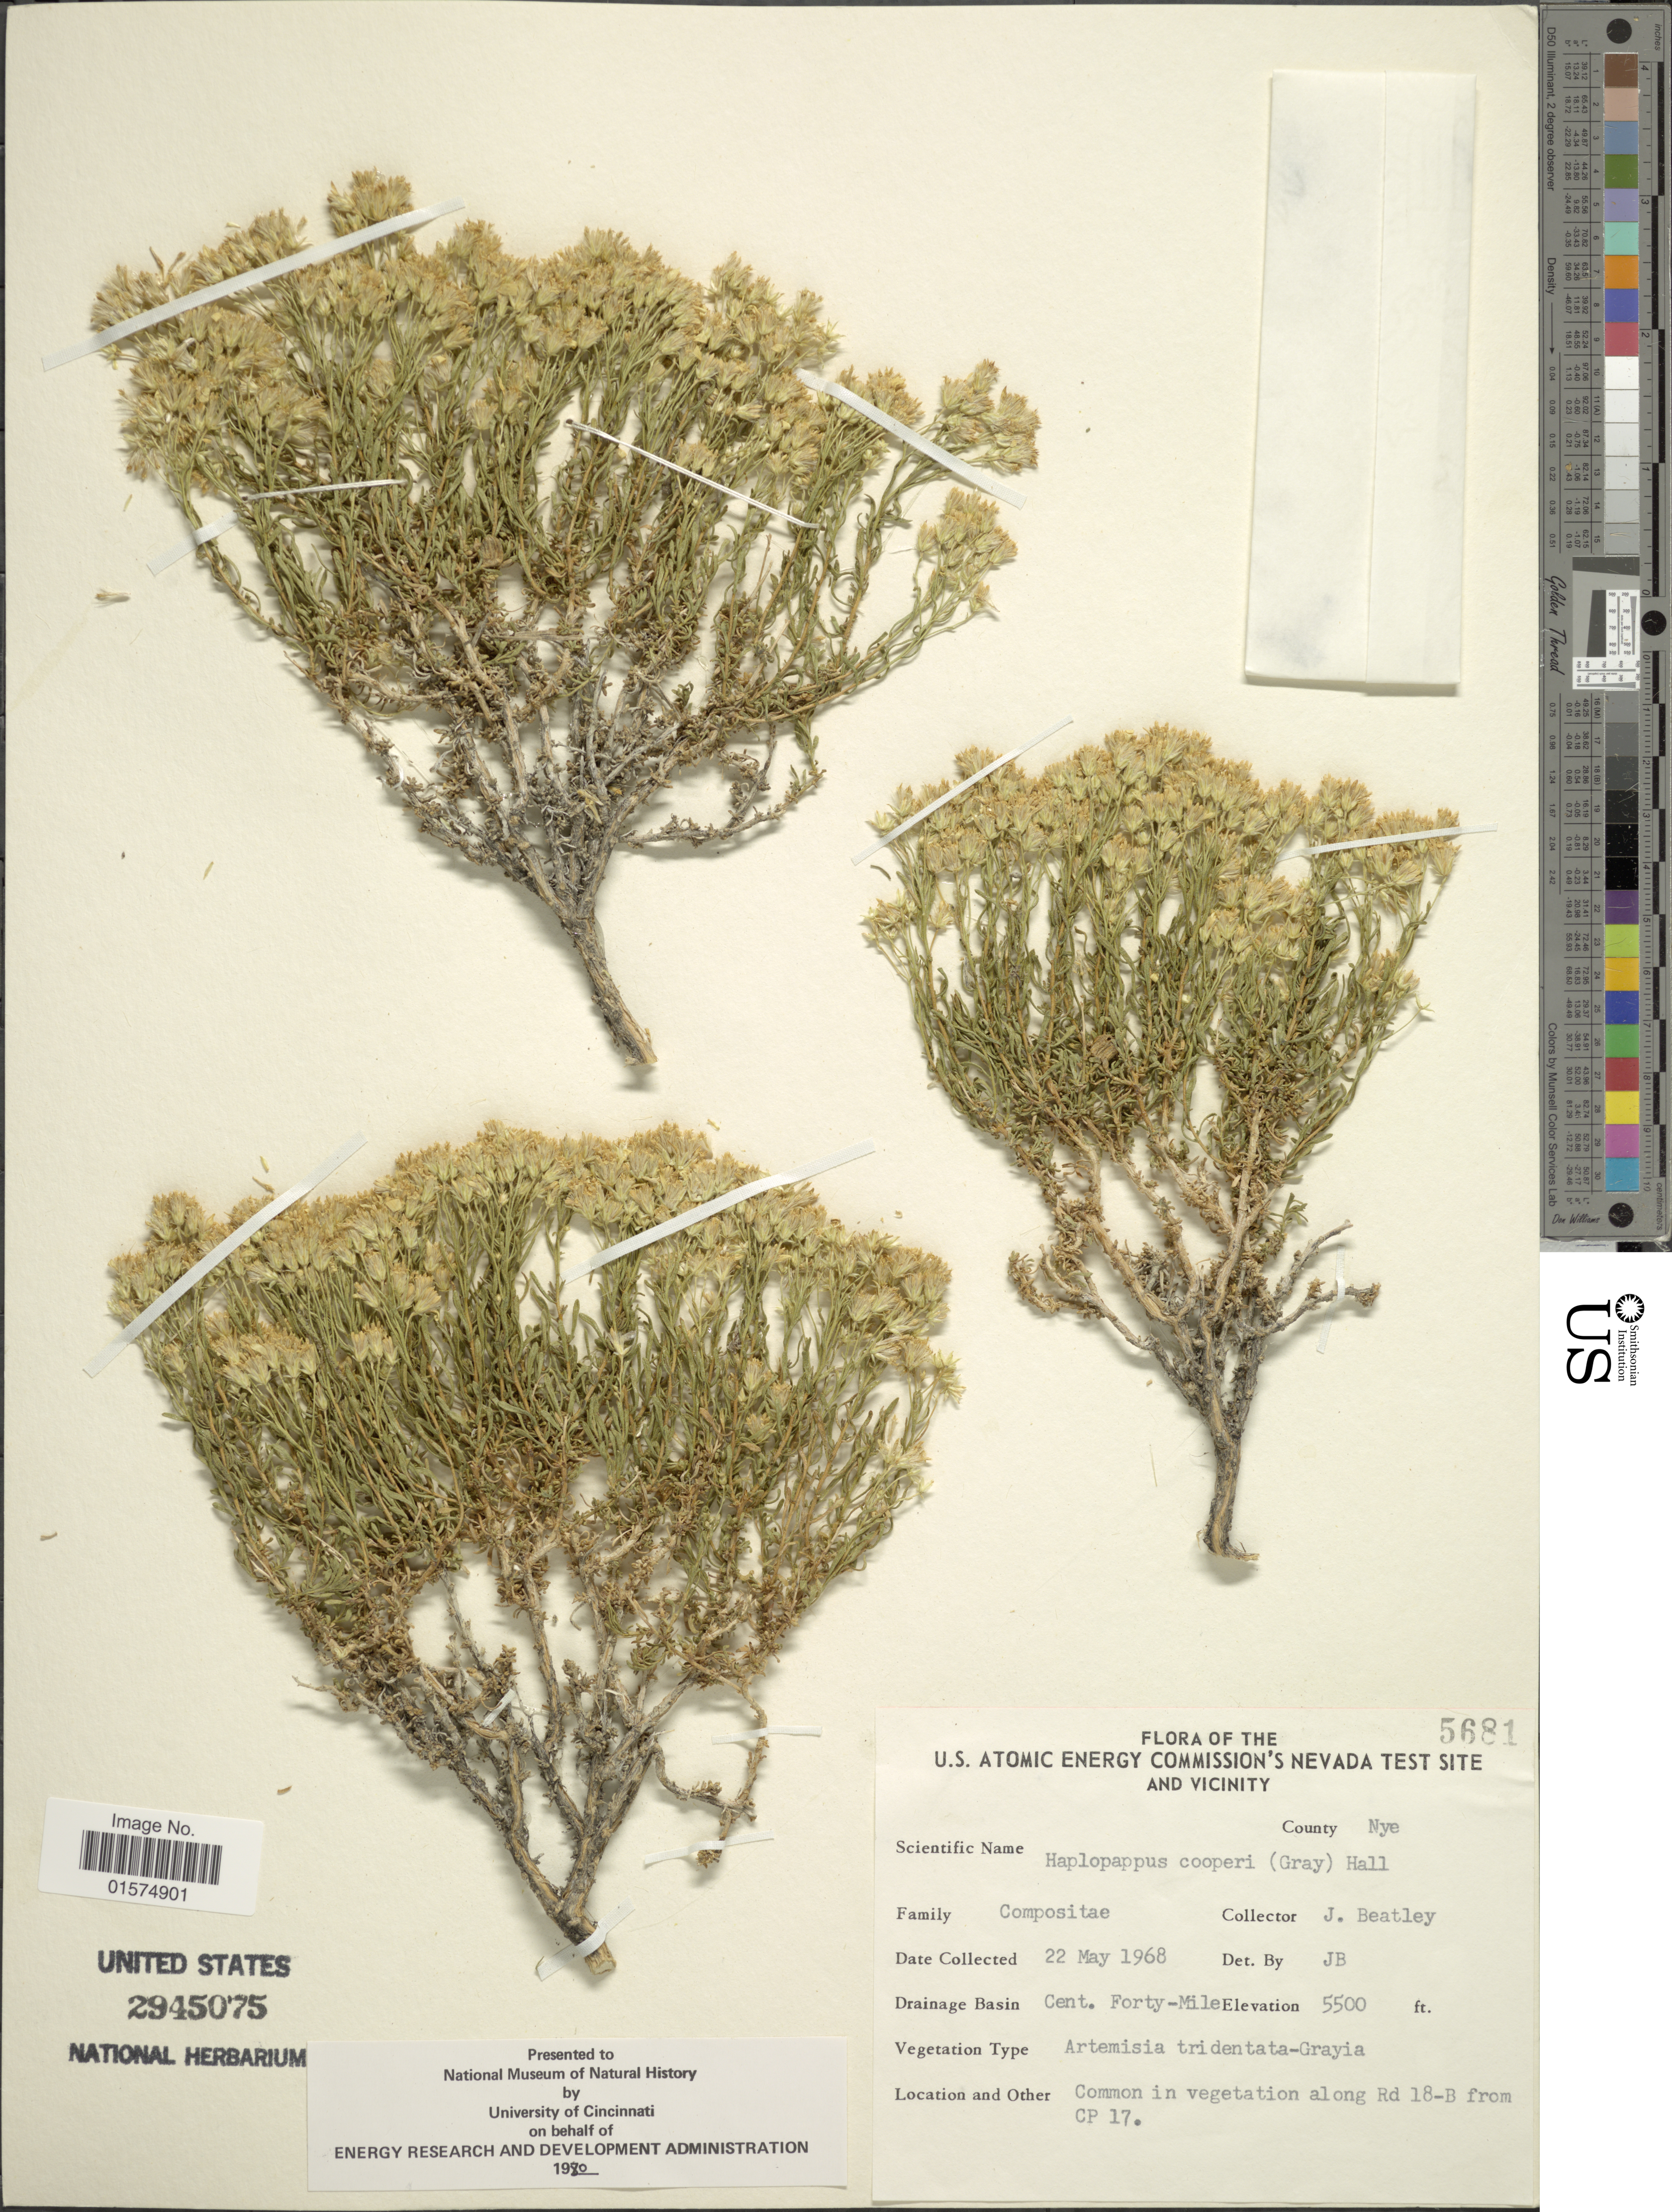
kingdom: Plantae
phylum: Tracheophyta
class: Magnoliopsida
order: Asterales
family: Asteraceae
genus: Ericameria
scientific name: Ericameria cooperi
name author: (A. Gray) Hall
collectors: J. C. Beatley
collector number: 5681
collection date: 1968-05-22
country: United States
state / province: Nevada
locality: U.S. Atomic Energy Commission's Nevada Test Site and vicinity. County Nye. Drainage Basin Cent, Forty-Mile. Along Rd 18-B from CP 17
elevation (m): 1676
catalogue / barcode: US 2945075